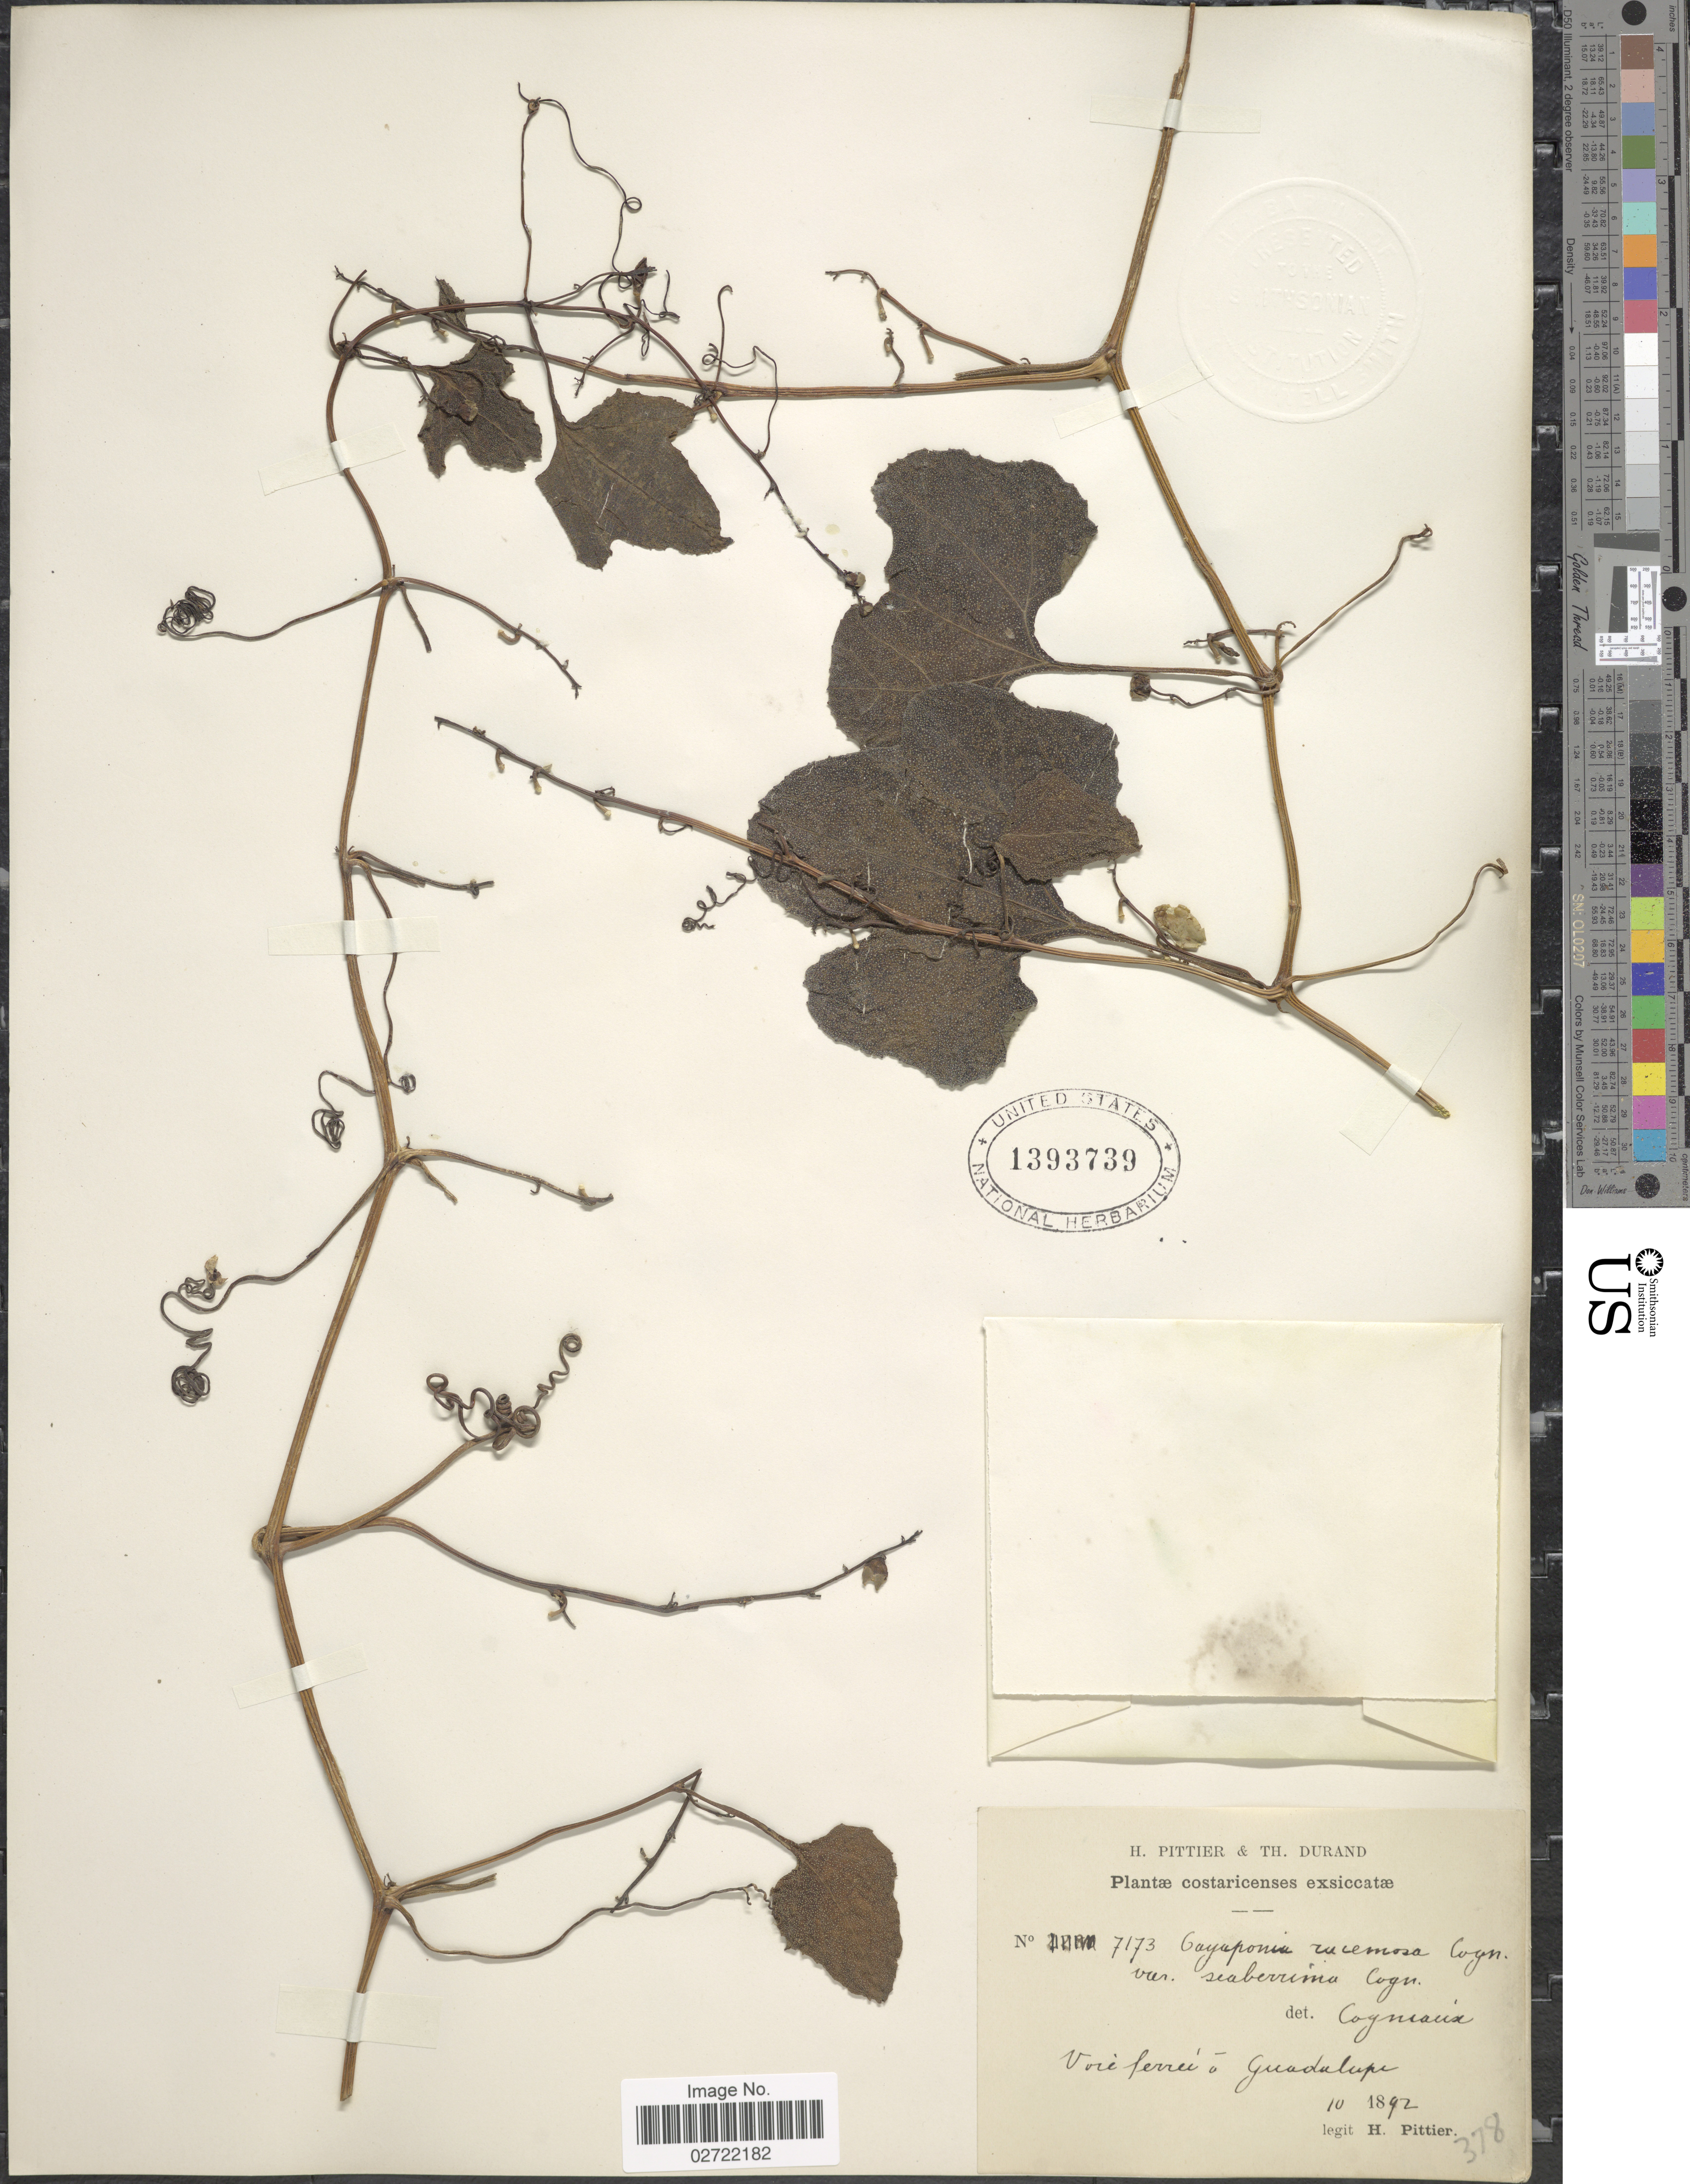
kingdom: Plantae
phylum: Tracheophyta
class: Magnoliopsida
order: Cucurbitales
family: Cucurbitaceae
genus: Cayaponia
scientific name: Cayaponia racemosa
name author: (Mill.) Cogn.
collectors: H. F. Pittier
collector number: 7173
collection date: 1892-10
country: Mexico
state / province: Baja California Norte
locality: Voie ferree a Guadalupe.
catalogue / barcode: US 1393739